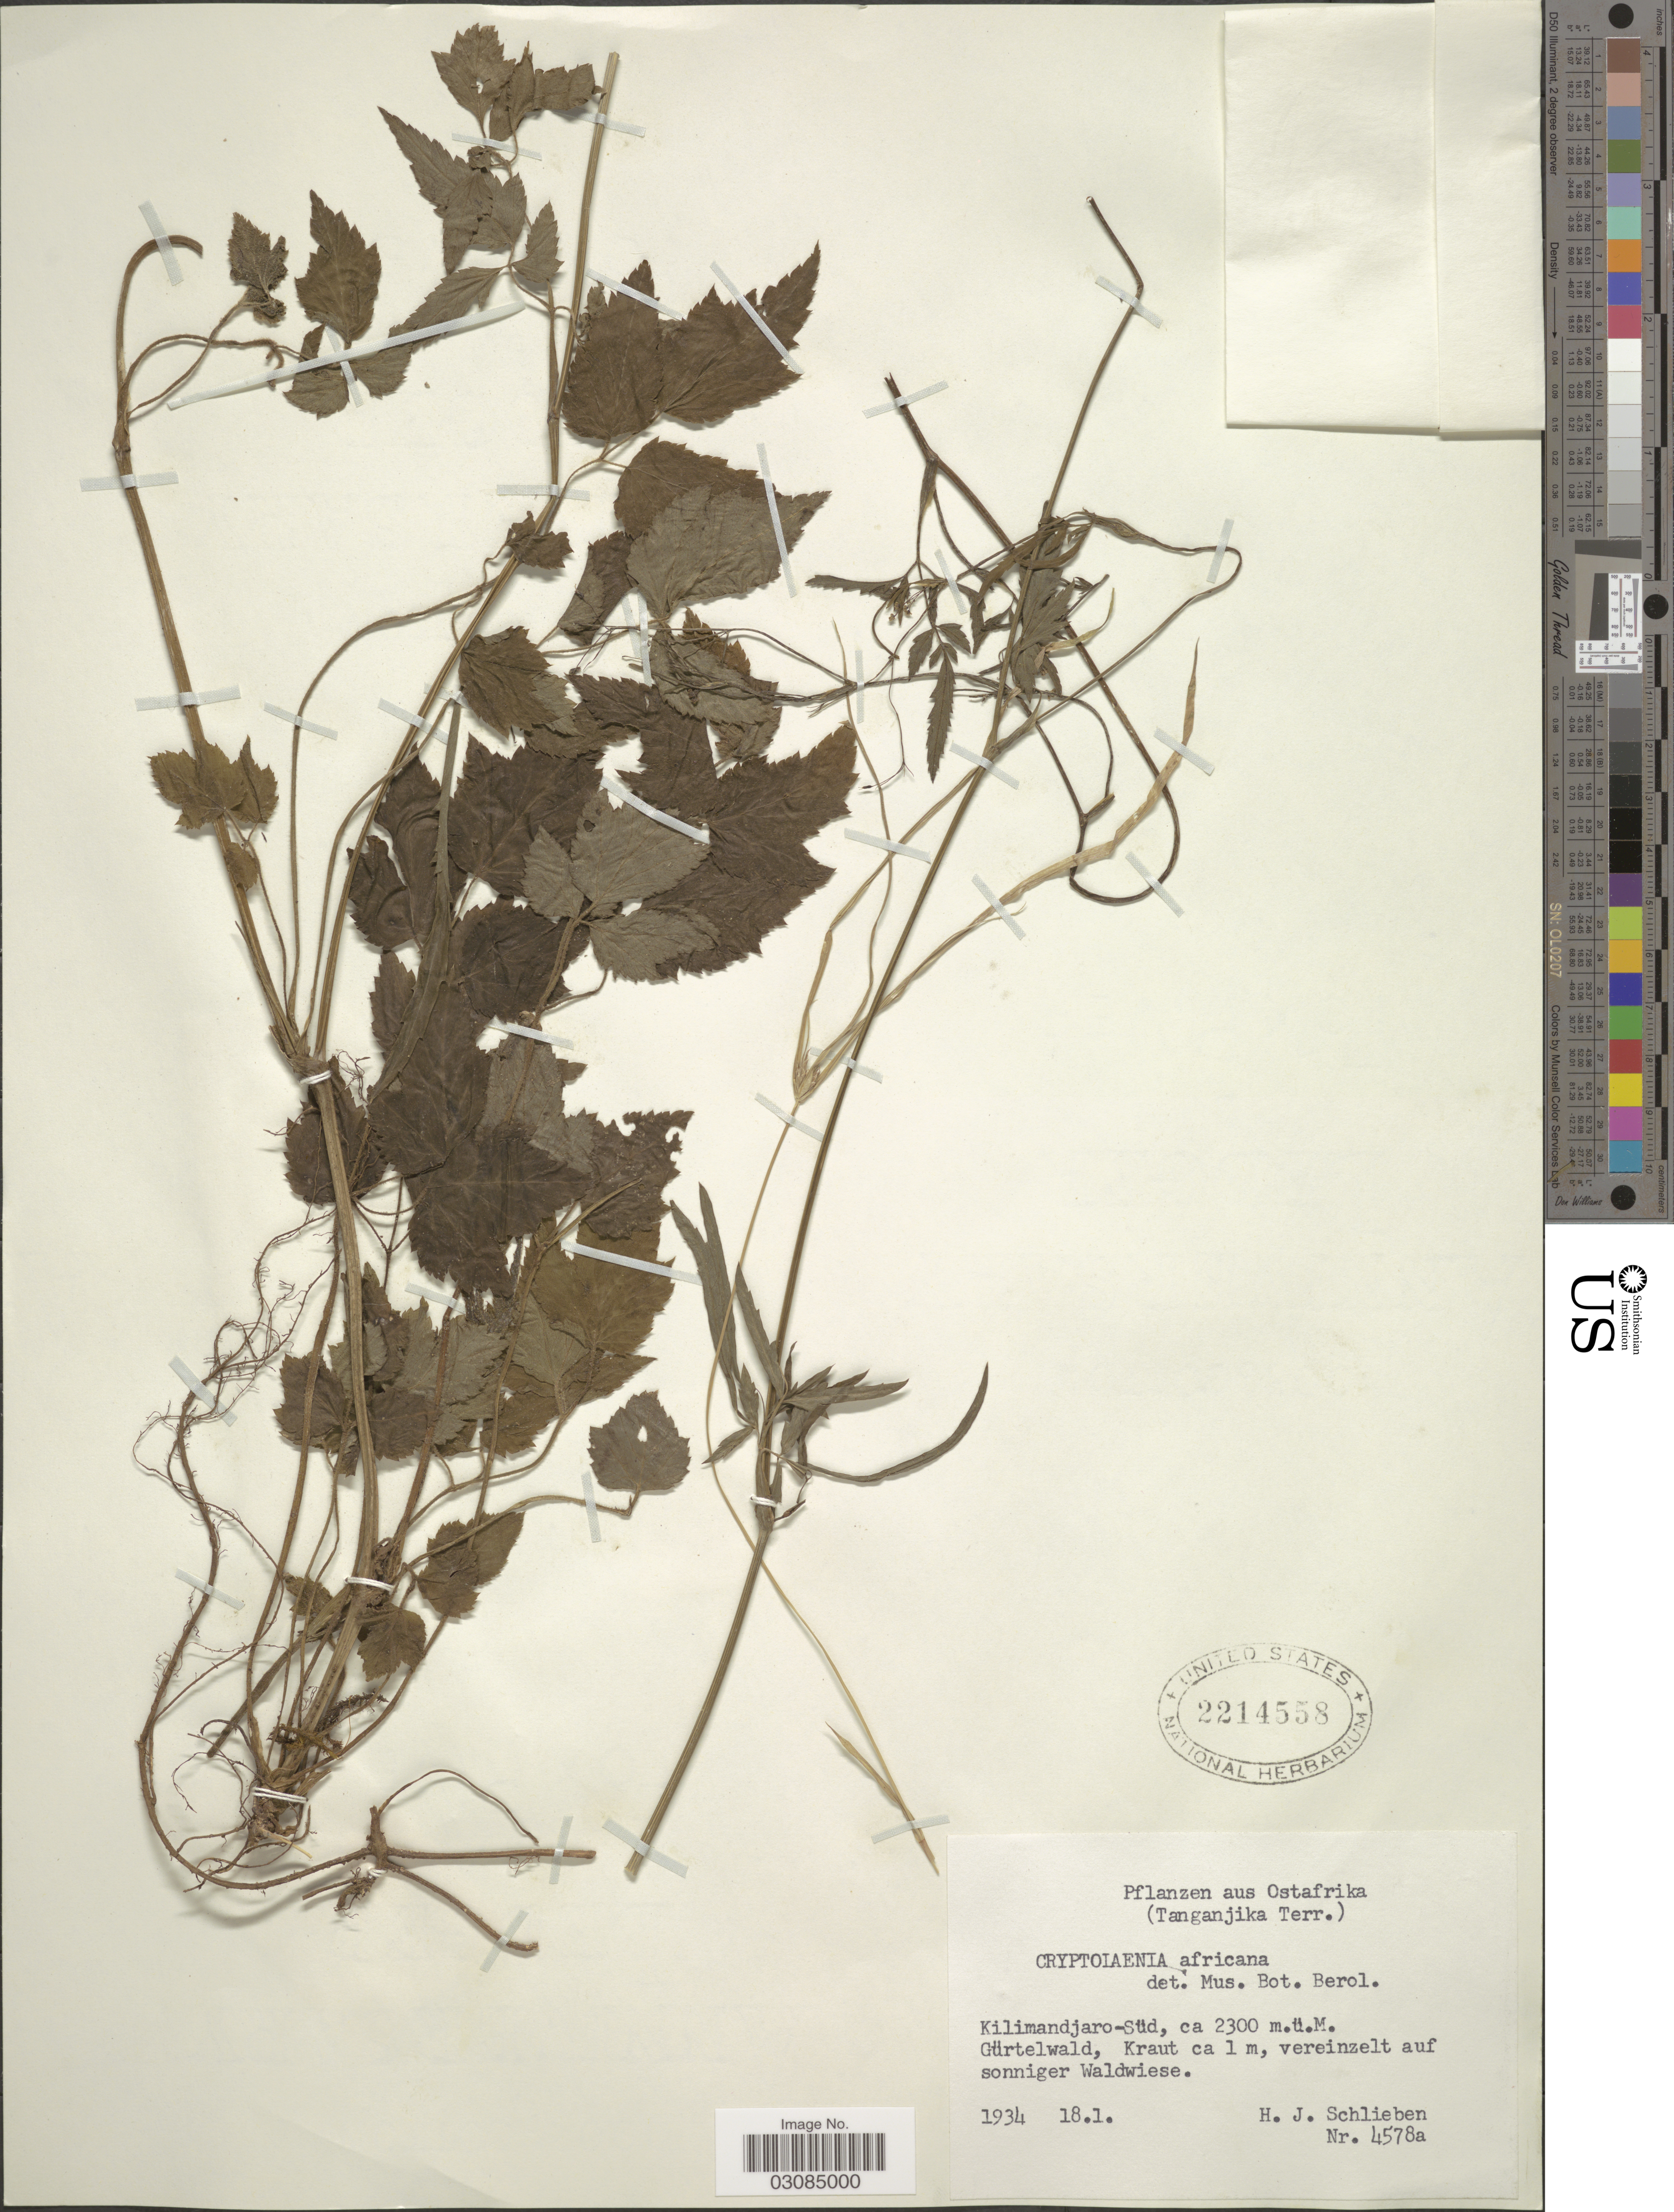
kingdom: Plantae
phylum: Tracheophyta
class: Magnoliopsida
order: Apiales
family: Apiaceae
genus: Cryptotaenia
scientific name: Cryptotaenia africana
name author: (Hook. f.) Drude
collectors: H. J. Schlieben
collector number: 4578a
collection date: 1934-01-18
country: Tanzania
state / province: Kilimanjaro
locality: (Tanganjika Terr.). Kilimandjaro-Süd.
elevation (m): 2300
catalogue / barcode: US 2214558